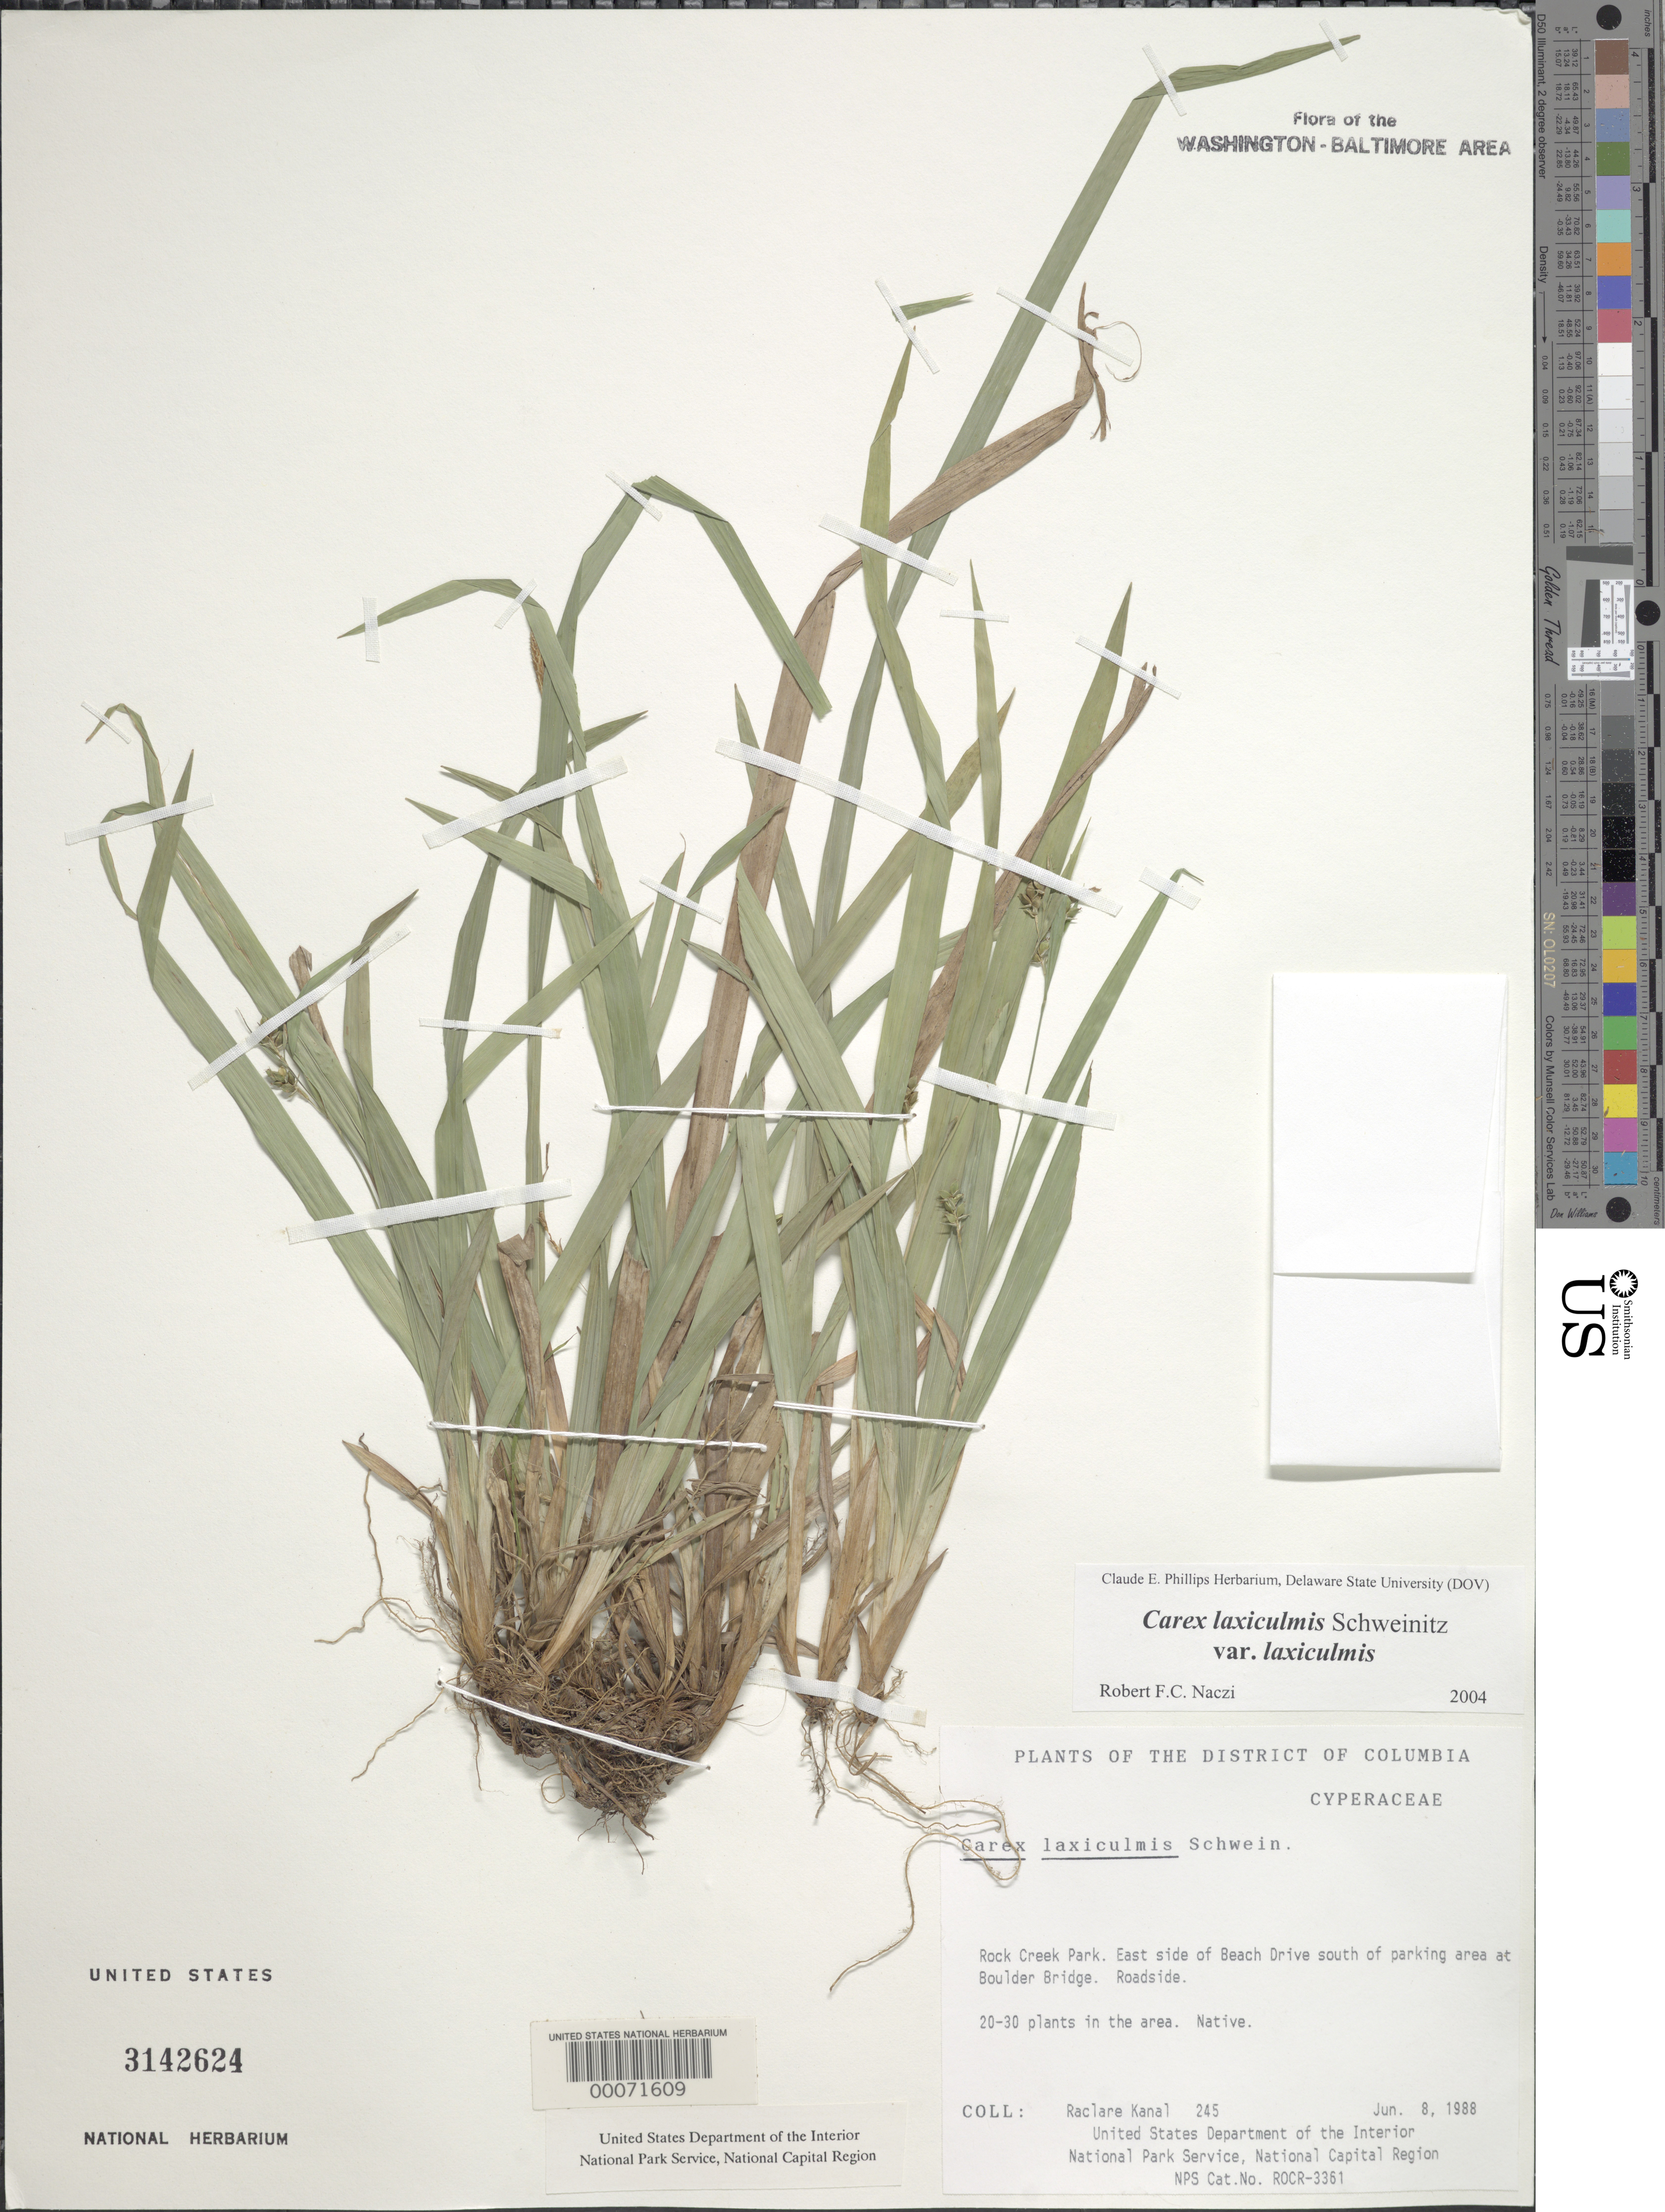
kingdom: Plantae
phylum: Tracheophyta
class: Liliopsida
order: Poales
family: Cyperaceae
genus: Carex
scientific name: Carex laxiculmis var. copulata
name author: (L.H. Bailey) Fernald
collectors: R. Kanal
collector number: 245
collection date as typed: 08 Jun 1988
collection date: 1988-06-08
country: United States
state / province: District of Columbia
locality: Rock Creek Park, E side of Beach Drive Rock Creek Park & vicinity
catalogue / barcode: US 3142624